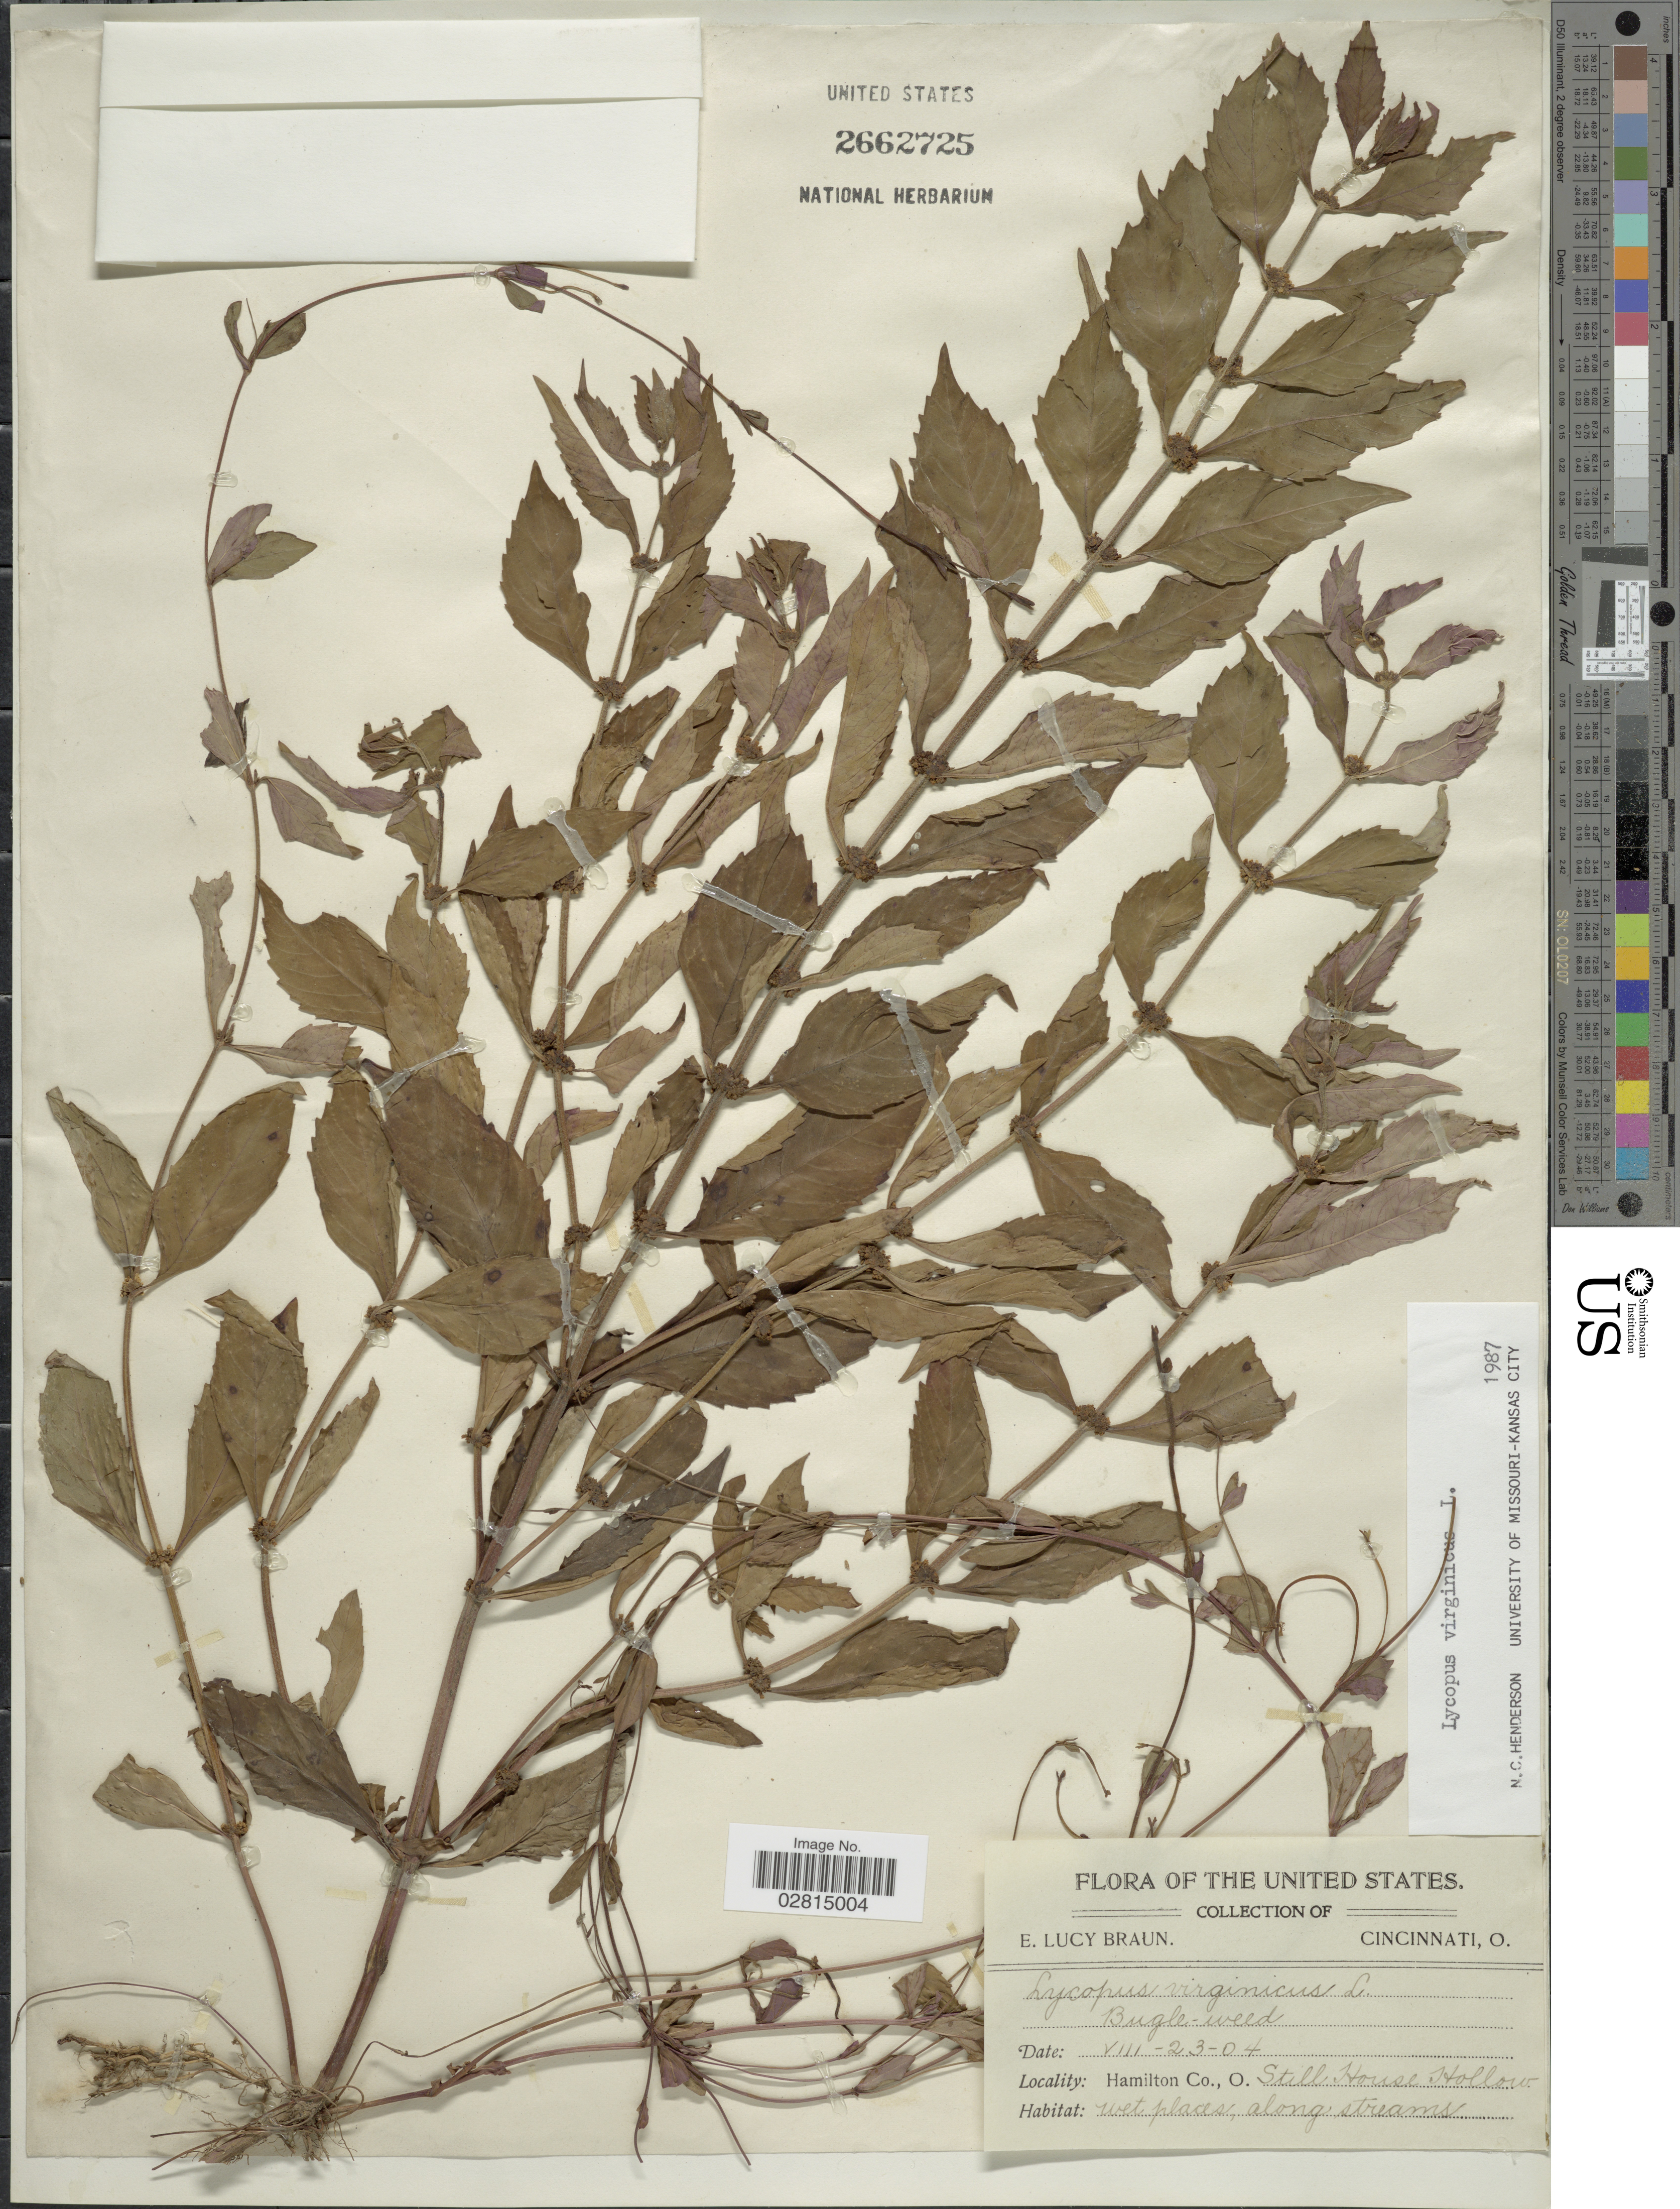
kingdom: Plantae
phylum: Tracheophyta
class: Magnoliopsida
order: Lamiales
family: Lamiaceae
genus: Lycopus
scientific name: Lycopus virginicus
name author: L.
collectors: E. L. Braun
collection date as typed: Transcribed d/m/y: 23/8/4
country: United States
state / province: Ohio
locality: Hamilton Co., O., Still House Hollow.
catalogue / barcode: US 2662725